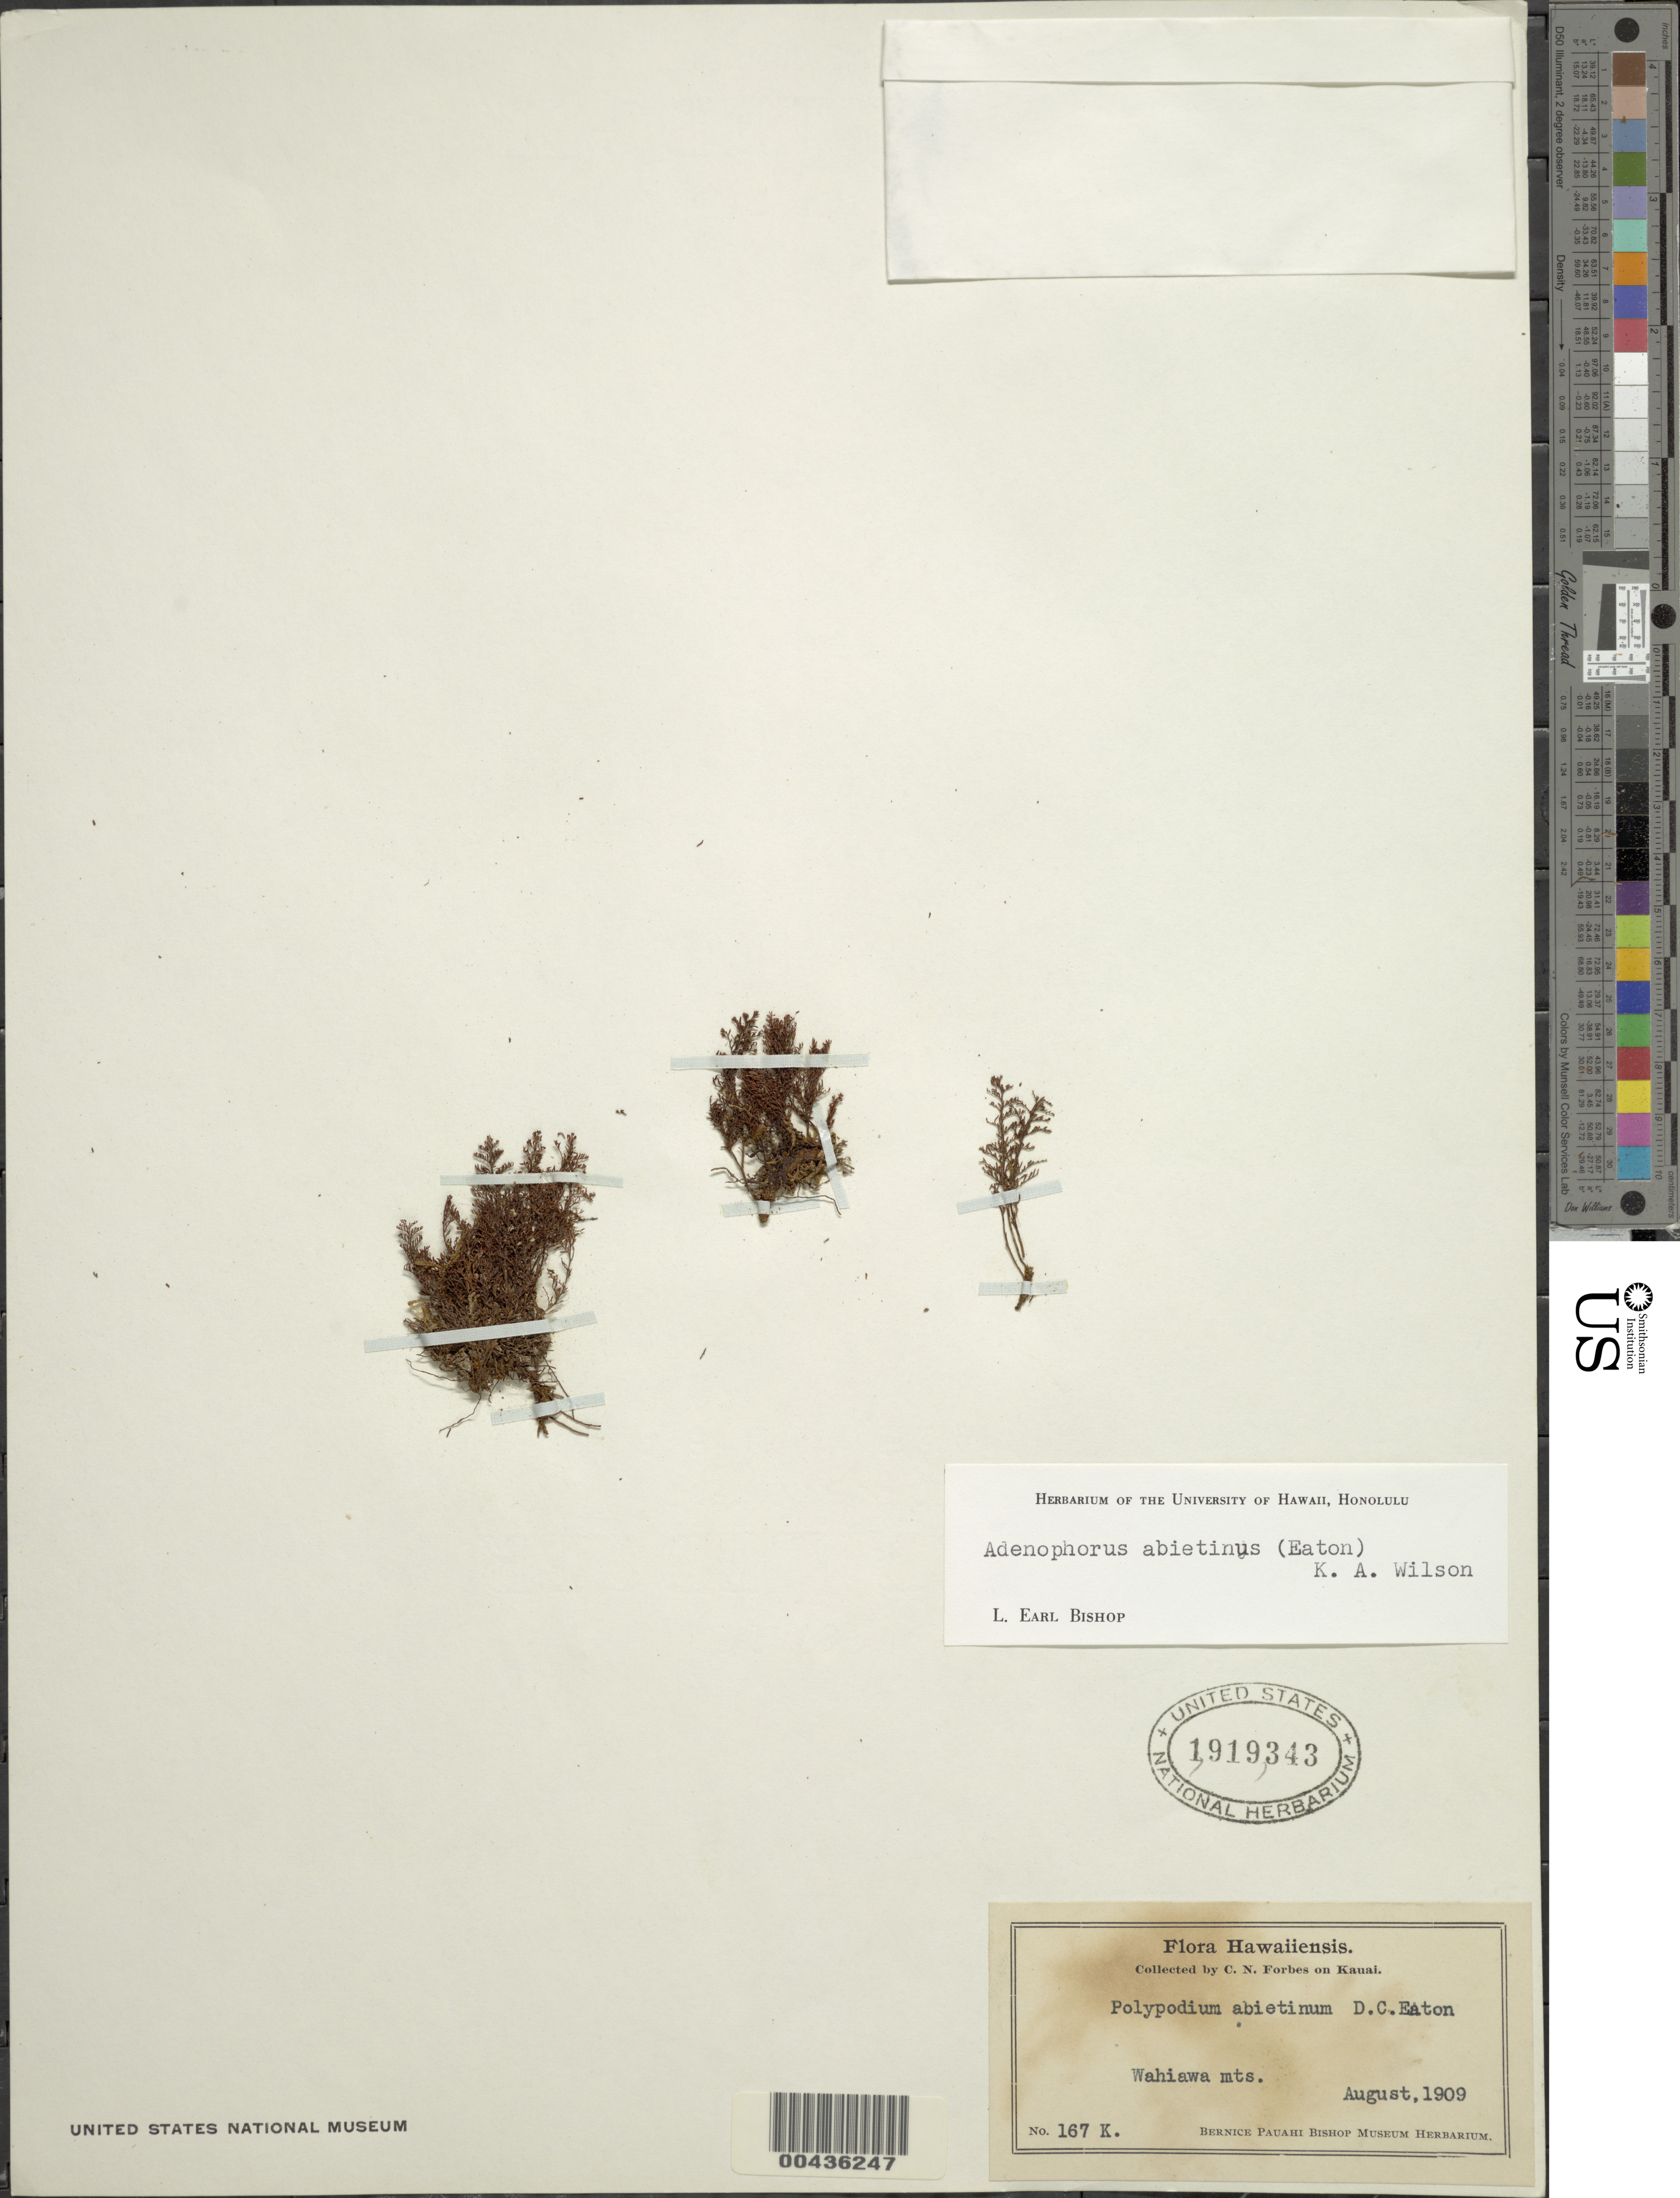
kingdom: Plantae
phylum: Tracheophyta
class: Polypodiopsida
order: Polypodiales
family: Polypodiaceae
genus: Adenophorus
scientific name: Adenophorus abietinus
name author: (D.C. Eaton) K.A. Wilson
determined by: Bishop, L. E.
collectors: C. N. Forbes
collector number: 167 K.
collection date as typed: Aug 1909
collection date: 1909-08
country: United States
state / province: Hawaii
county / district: Kauai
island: Kaua'i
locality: Wahiawa mts.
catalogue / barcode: US 1919343